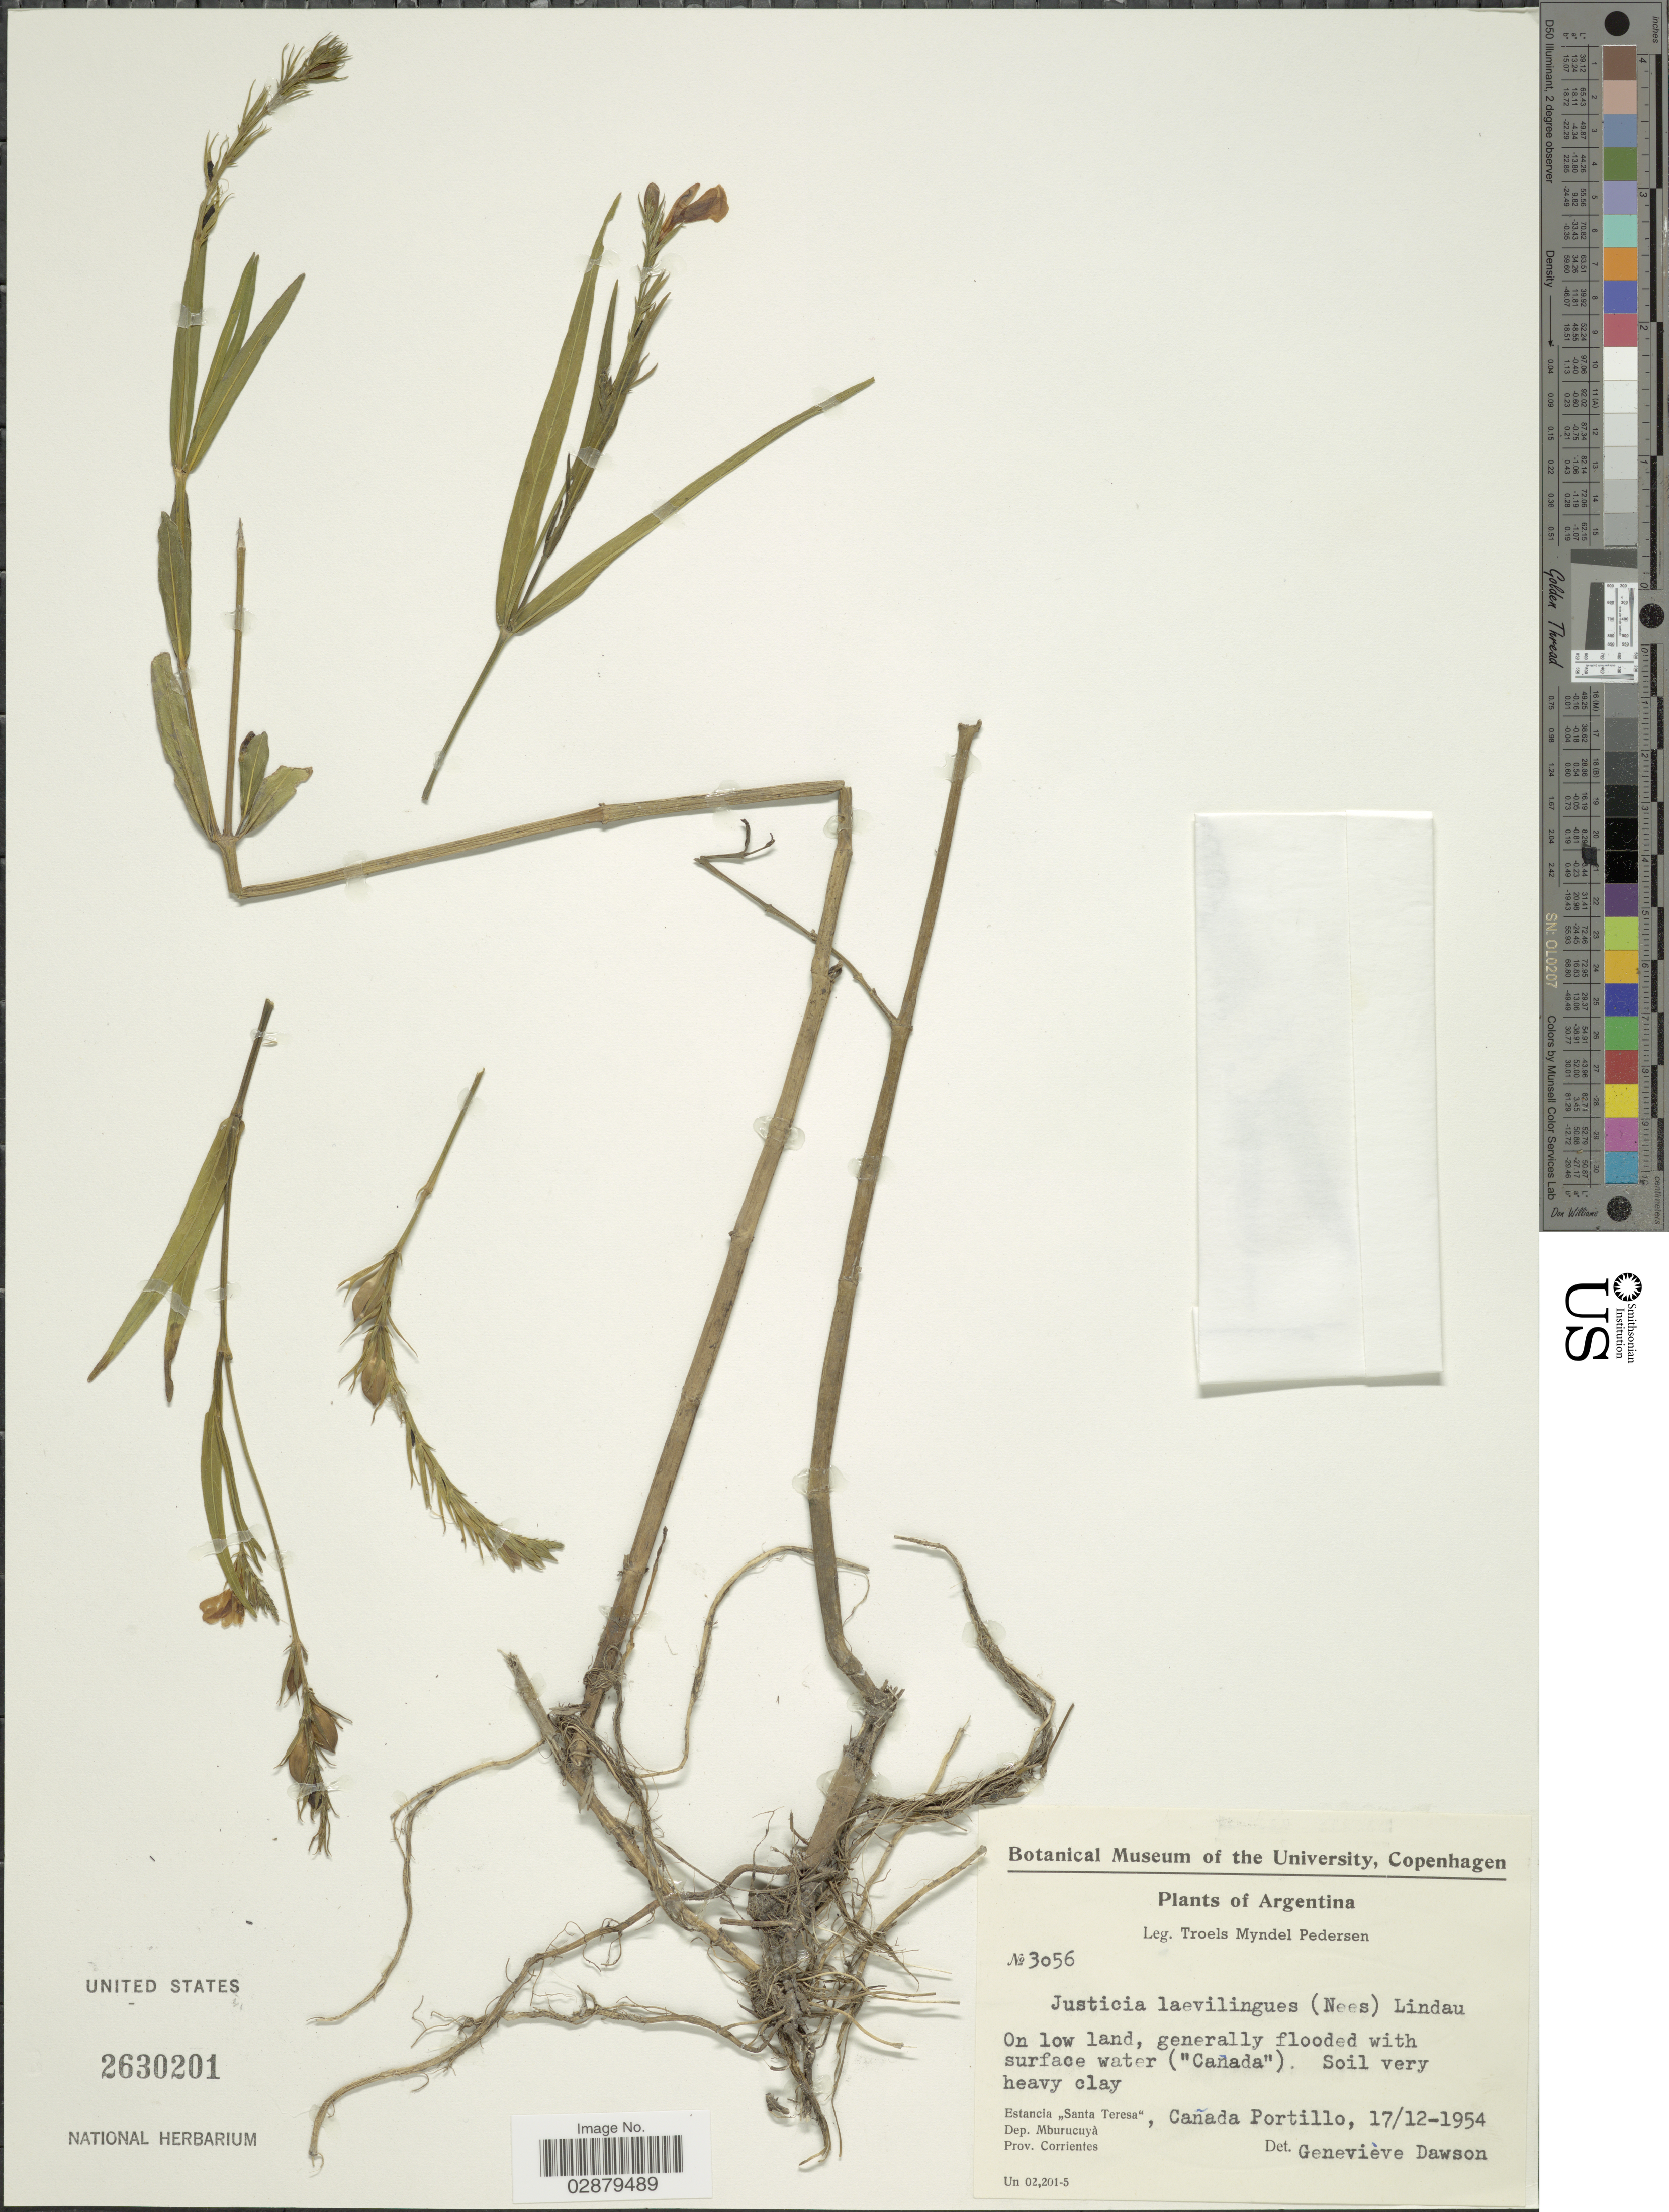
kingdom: Plantae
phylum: Tracheophyta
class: Magnoliopsida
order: Lamiales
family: Acanthaceae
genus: Justicia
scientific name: Justicia laevilinguis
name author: (Nees) Lindau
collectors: T. Pederson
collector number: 3056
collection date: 1954-12-17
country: Argentina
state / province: Corrientes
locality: Estancia "Santa Teresa", Cañada Portillo, Dep. Mburucuyà.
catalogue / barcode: US 2630201